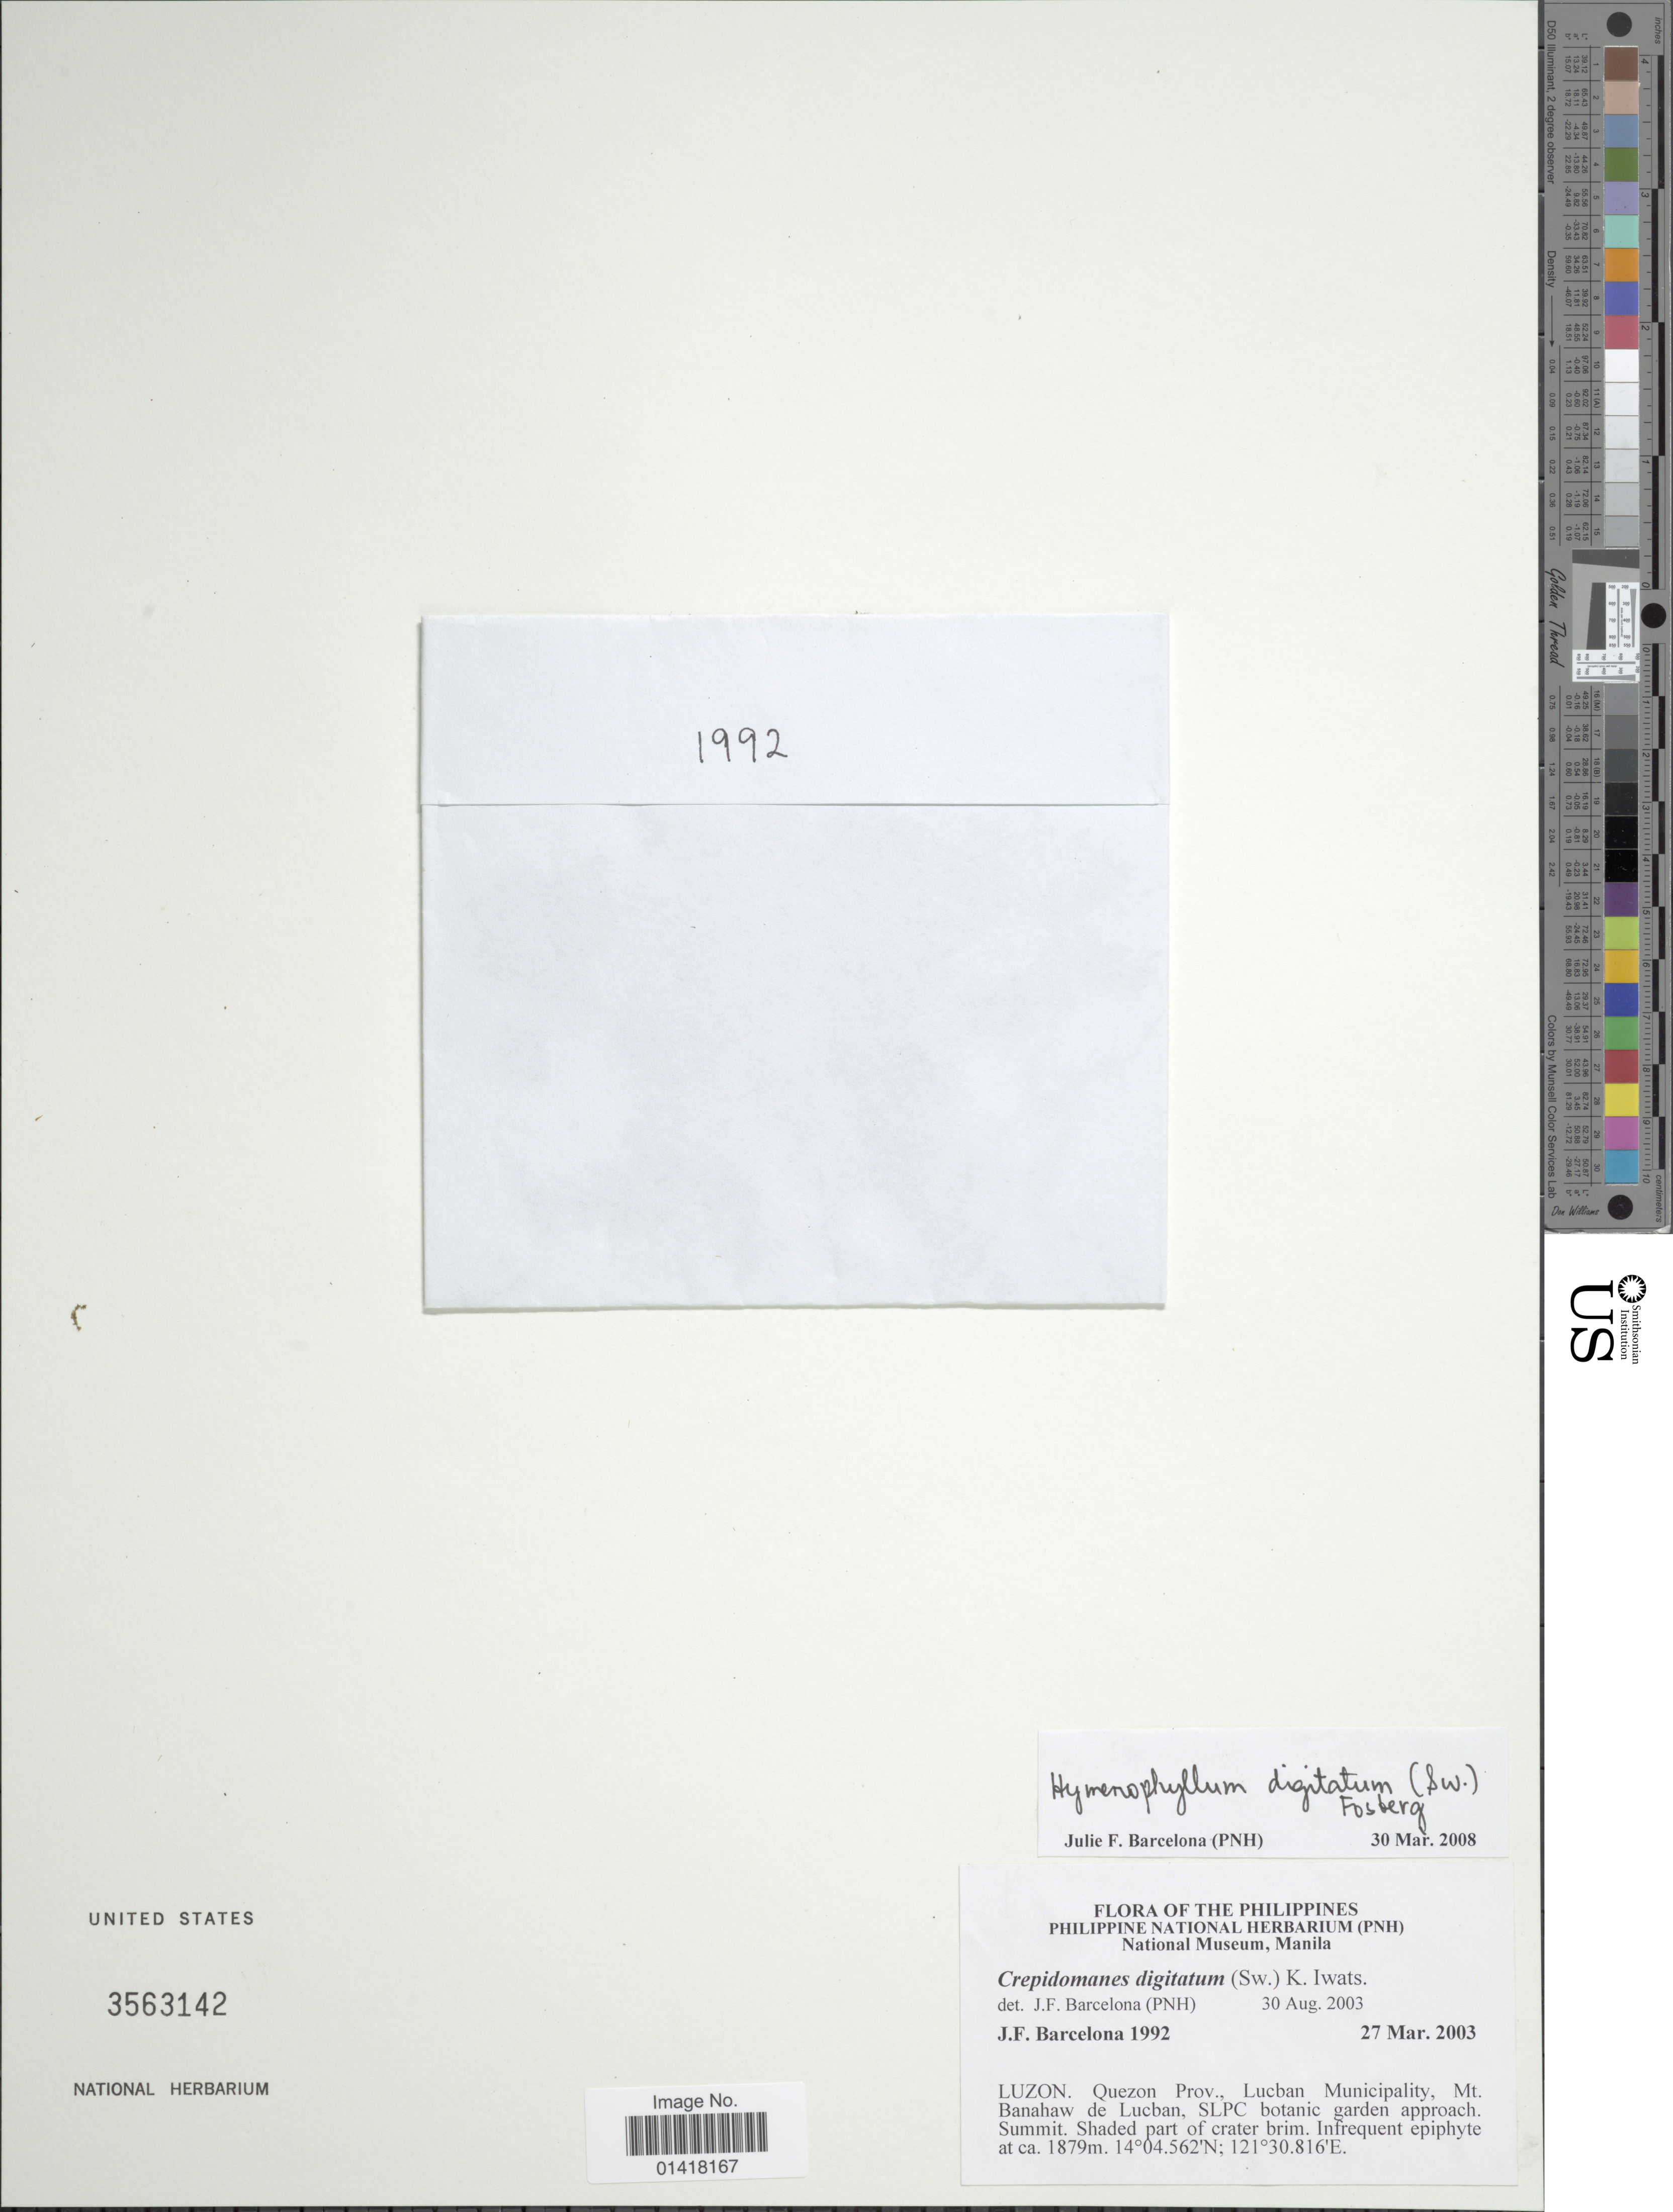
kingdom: Plantae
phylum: Tracheophyta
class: Polypodiopsida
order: Hymenophyllales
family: Hymenophyllaceae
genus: Hymenophyllum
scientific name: Hymenophyllum digitatum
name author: (Sw.) Fosberg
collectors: J. F. Barcelona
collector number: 1992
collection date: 2003-03-27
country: Philippines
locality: The Philippines. Luzon. Quezon Prov. Lucban Municiplaity, Mt. Banahaw de Lucban, SLPC botanic garden approach. Summit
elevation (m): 1879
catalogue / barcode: US 3563142